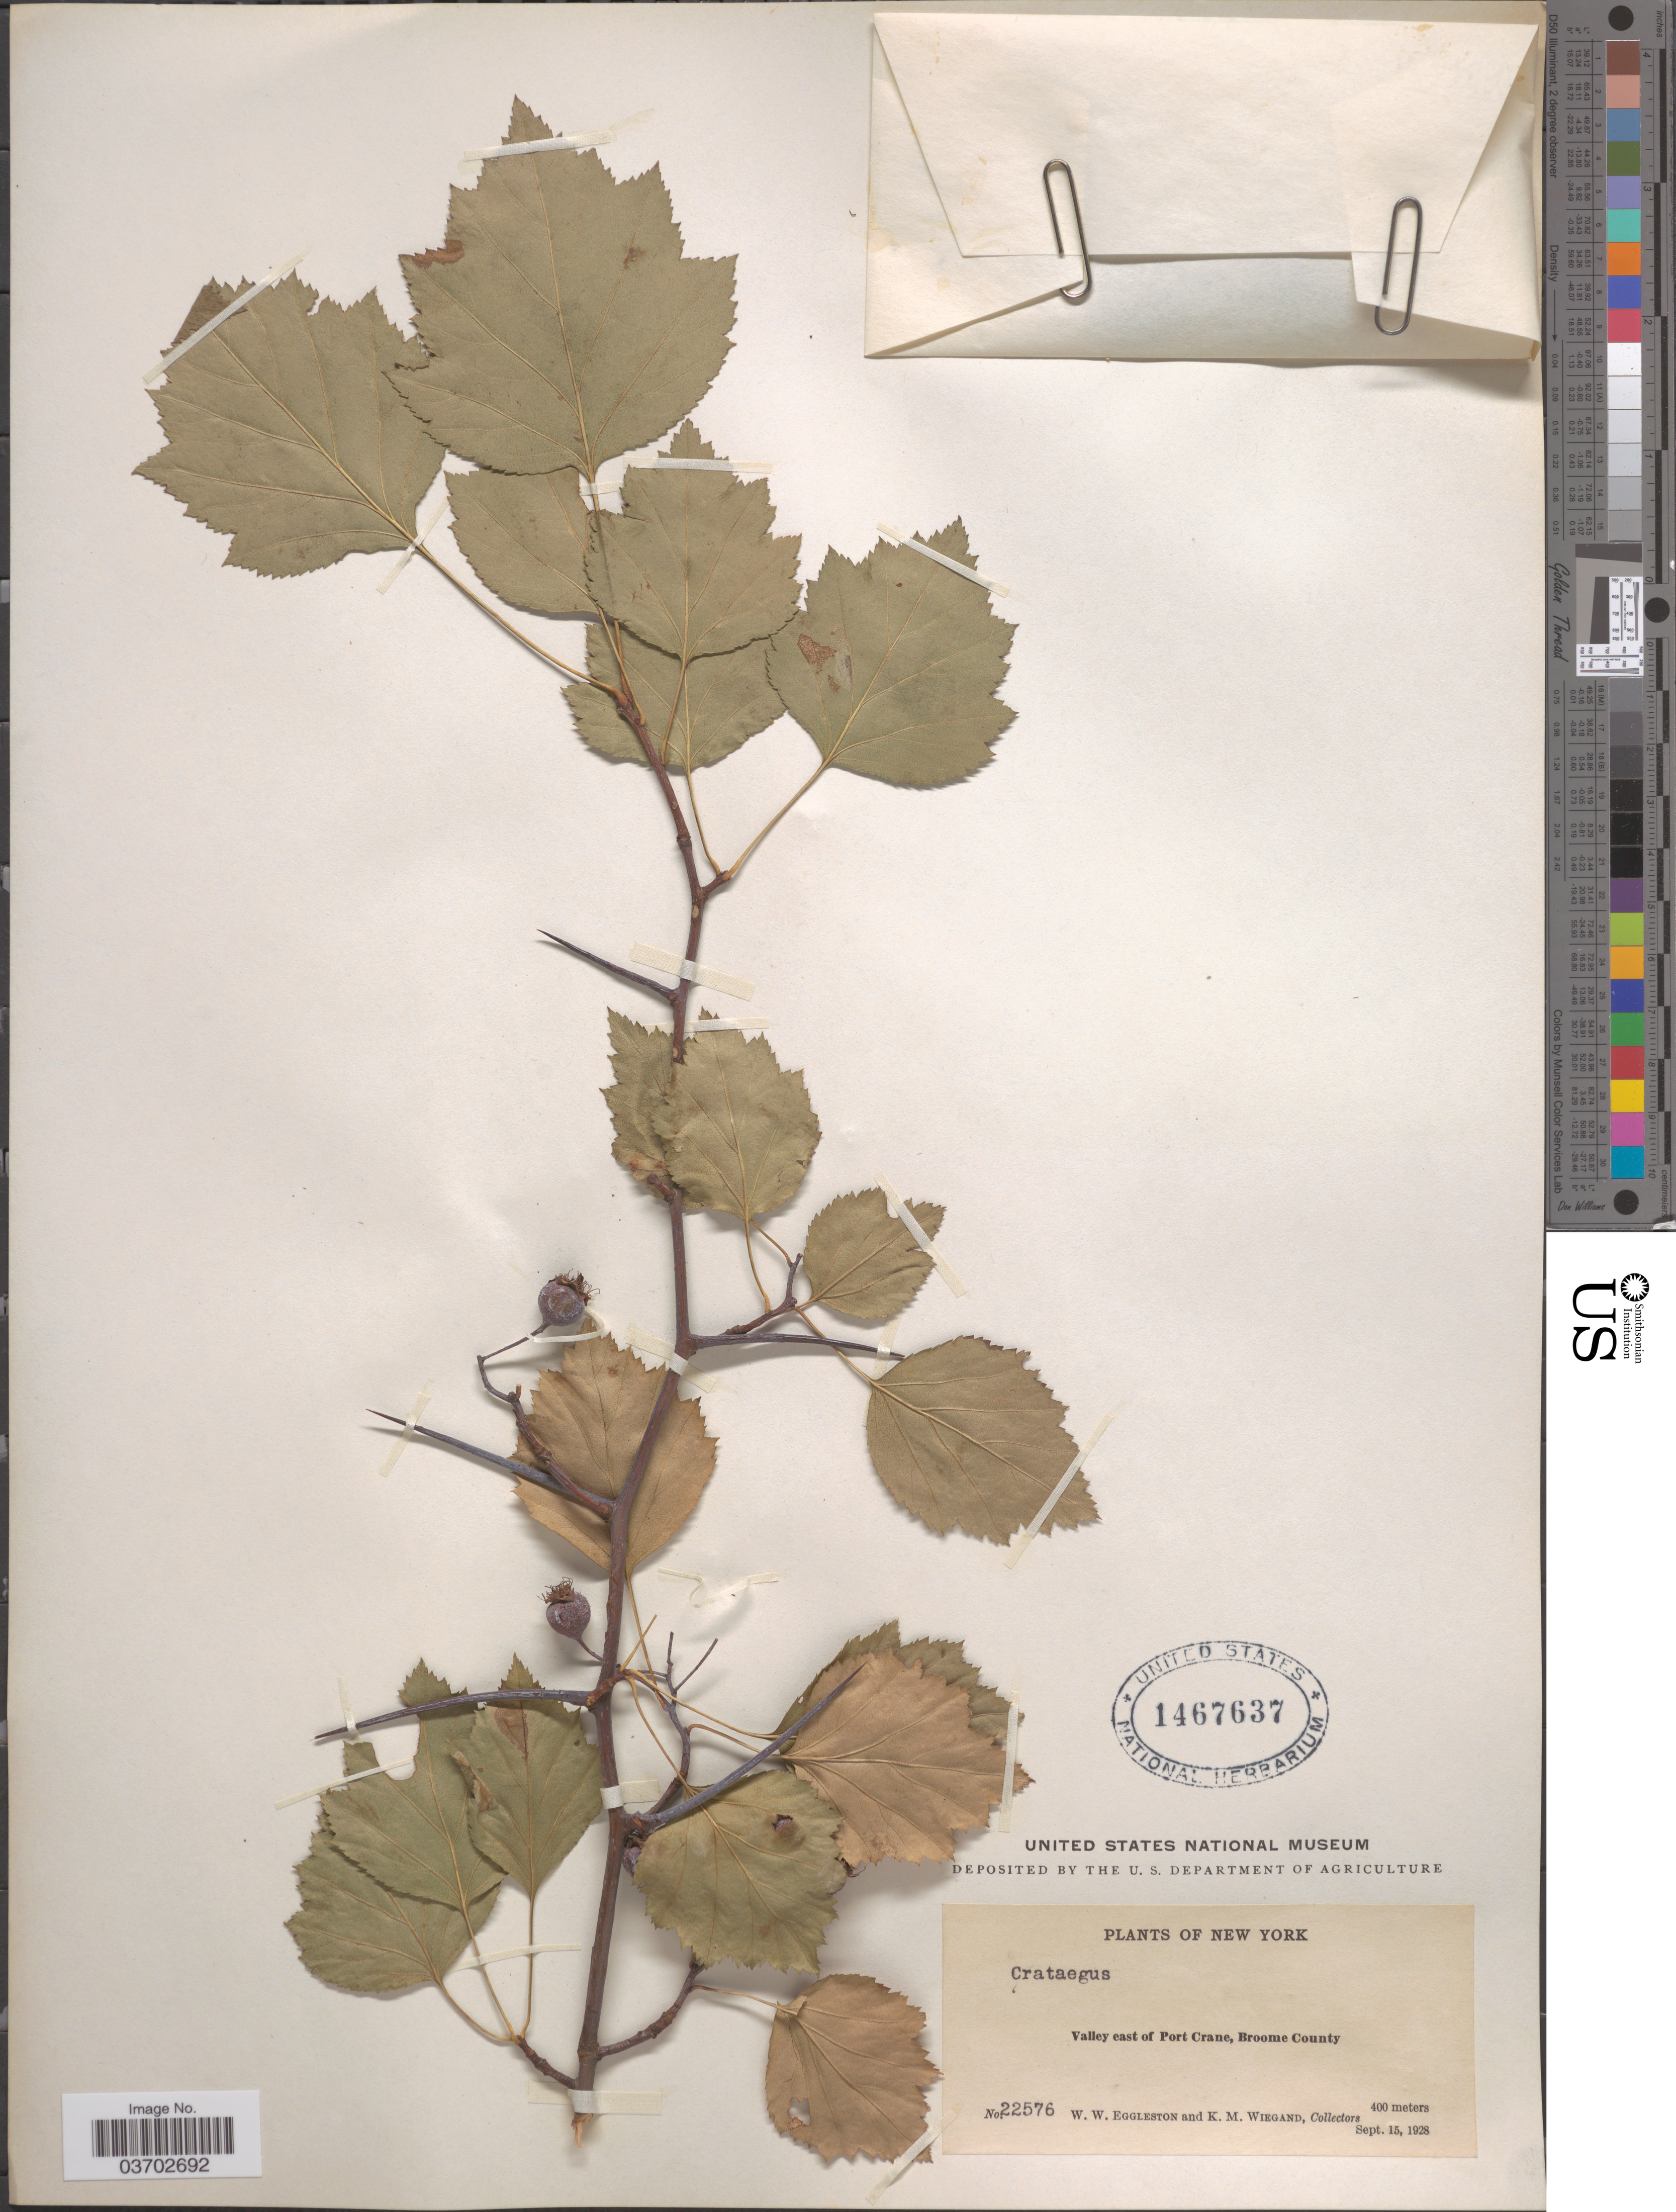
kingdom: Plantae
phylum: Tracheophyta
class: Magnoliopsida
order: Rosales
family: Rosaceae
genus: Crataegus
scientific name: Crataegus sp.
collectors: W. W. Eggleston & K. M. Wiegand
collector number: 22576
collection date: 1928-09-15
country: United States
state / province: New York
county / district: Broome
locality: Valley east of Port Crane, Broome County.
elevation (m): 400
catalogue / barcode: US 1467637